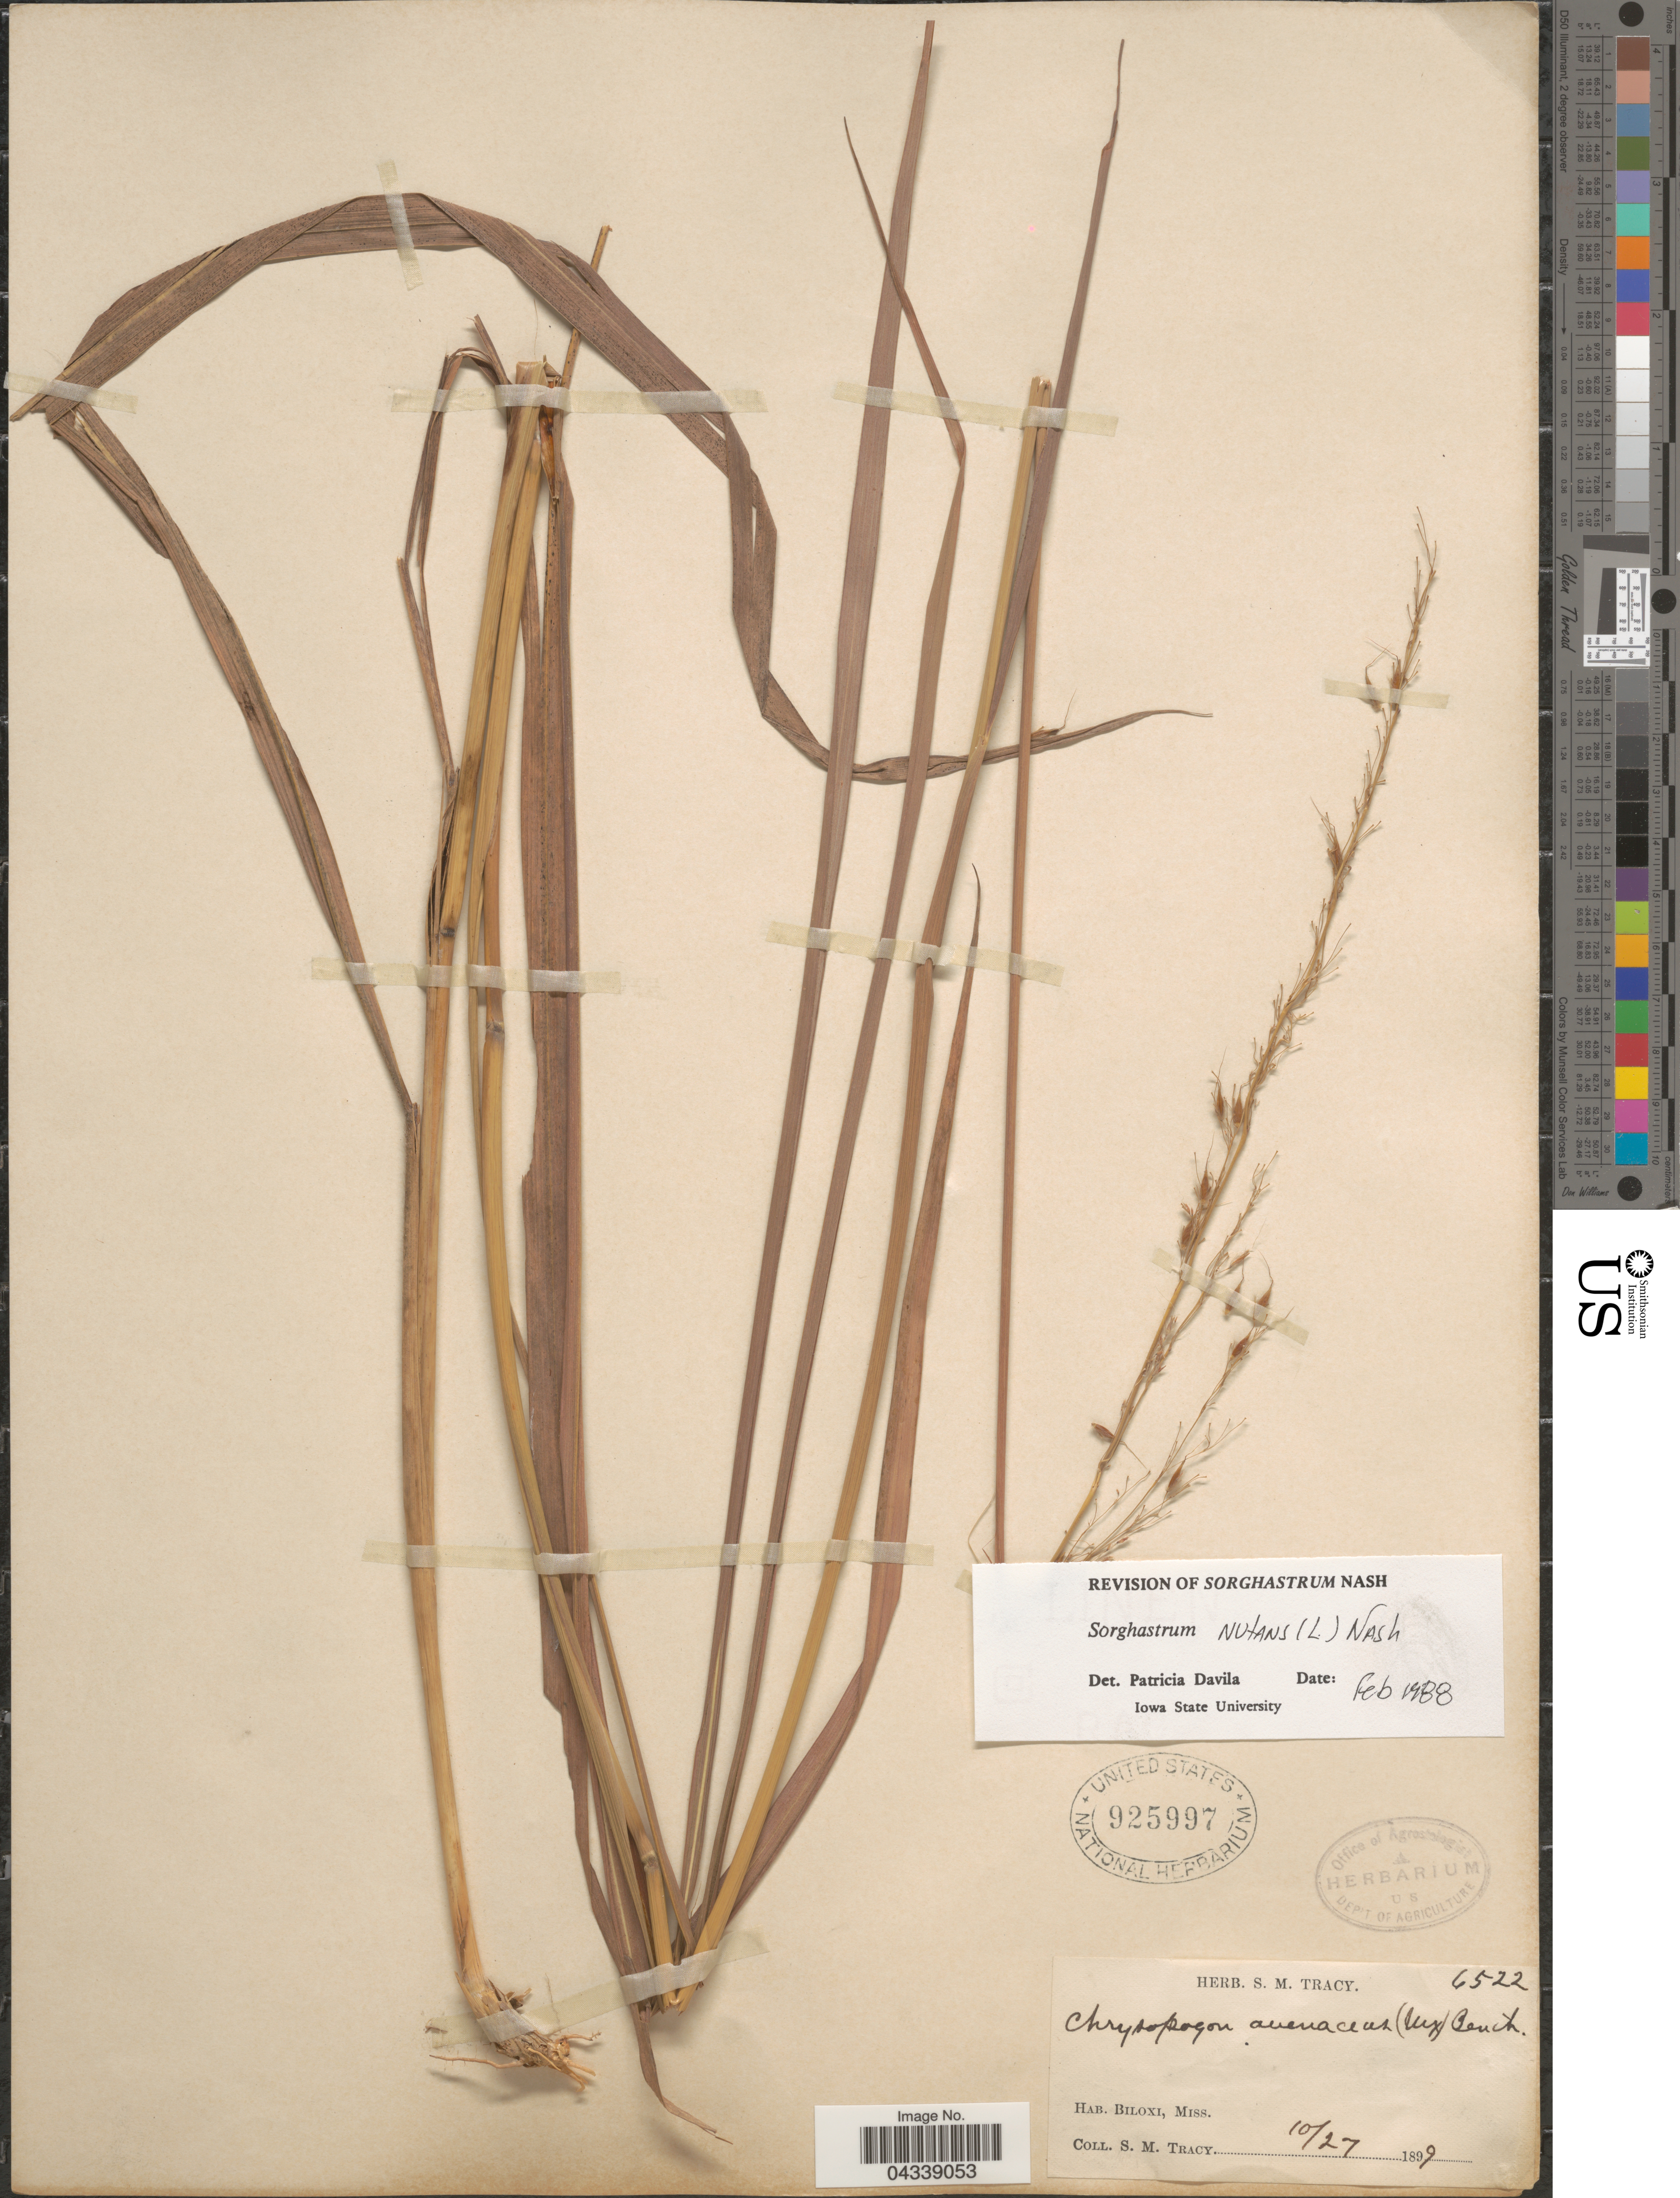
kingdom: Plantae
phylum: Tracheophyta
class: Liliopsida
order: Poales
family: Poaceae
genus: Sorghastrum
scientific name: Sorghastrum nutans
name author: (L.) Nash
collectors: S. M. Tracy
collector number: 6522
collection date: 1899-10-27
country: United States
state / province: Mississippi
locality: Biloxi.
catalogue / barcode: US 925997